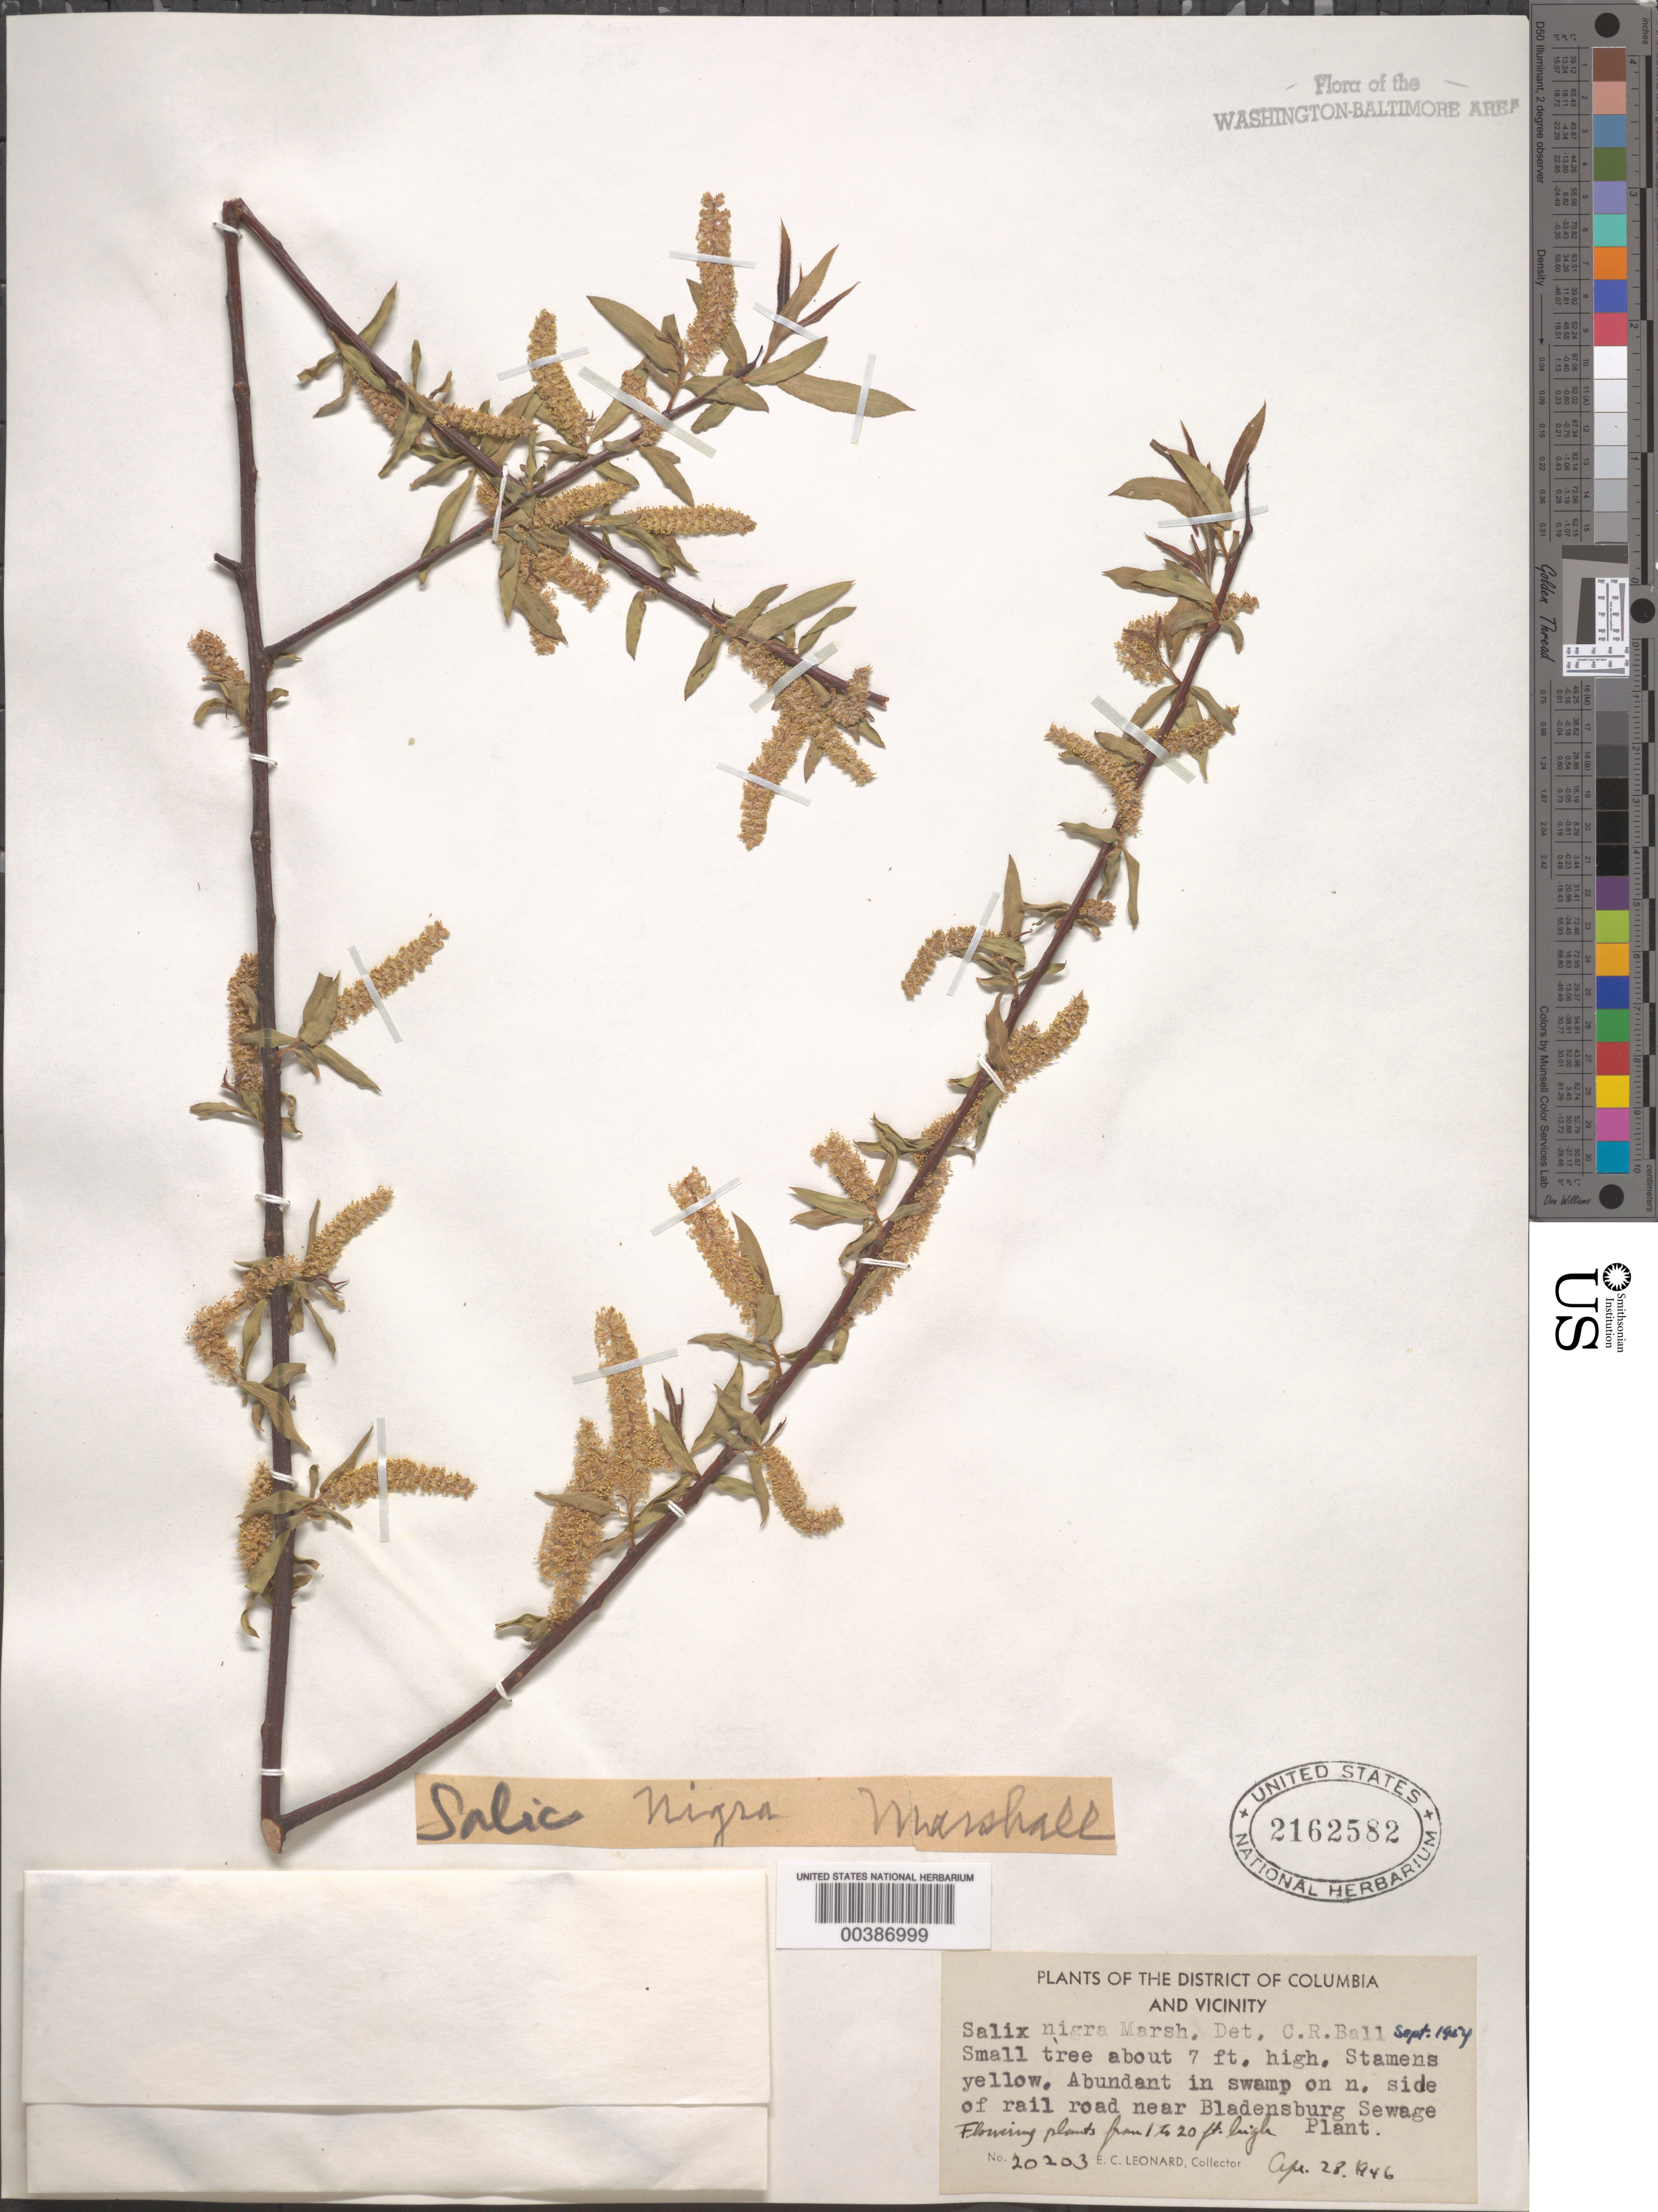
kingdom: Plantae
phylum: Tracheophyta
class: Magnoliopsida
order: Malpighiales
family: Salicaceae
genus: Salix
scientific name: Salix nigra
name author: Marshall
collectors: E. C. Leonard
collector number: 20203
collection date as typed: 28 Apr 1946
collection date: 1946-04-28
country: United States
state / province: Maryland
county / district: Prince George's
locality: Railroad, Bladensburg Sewage Plant vicinity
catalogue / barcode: US 2162582